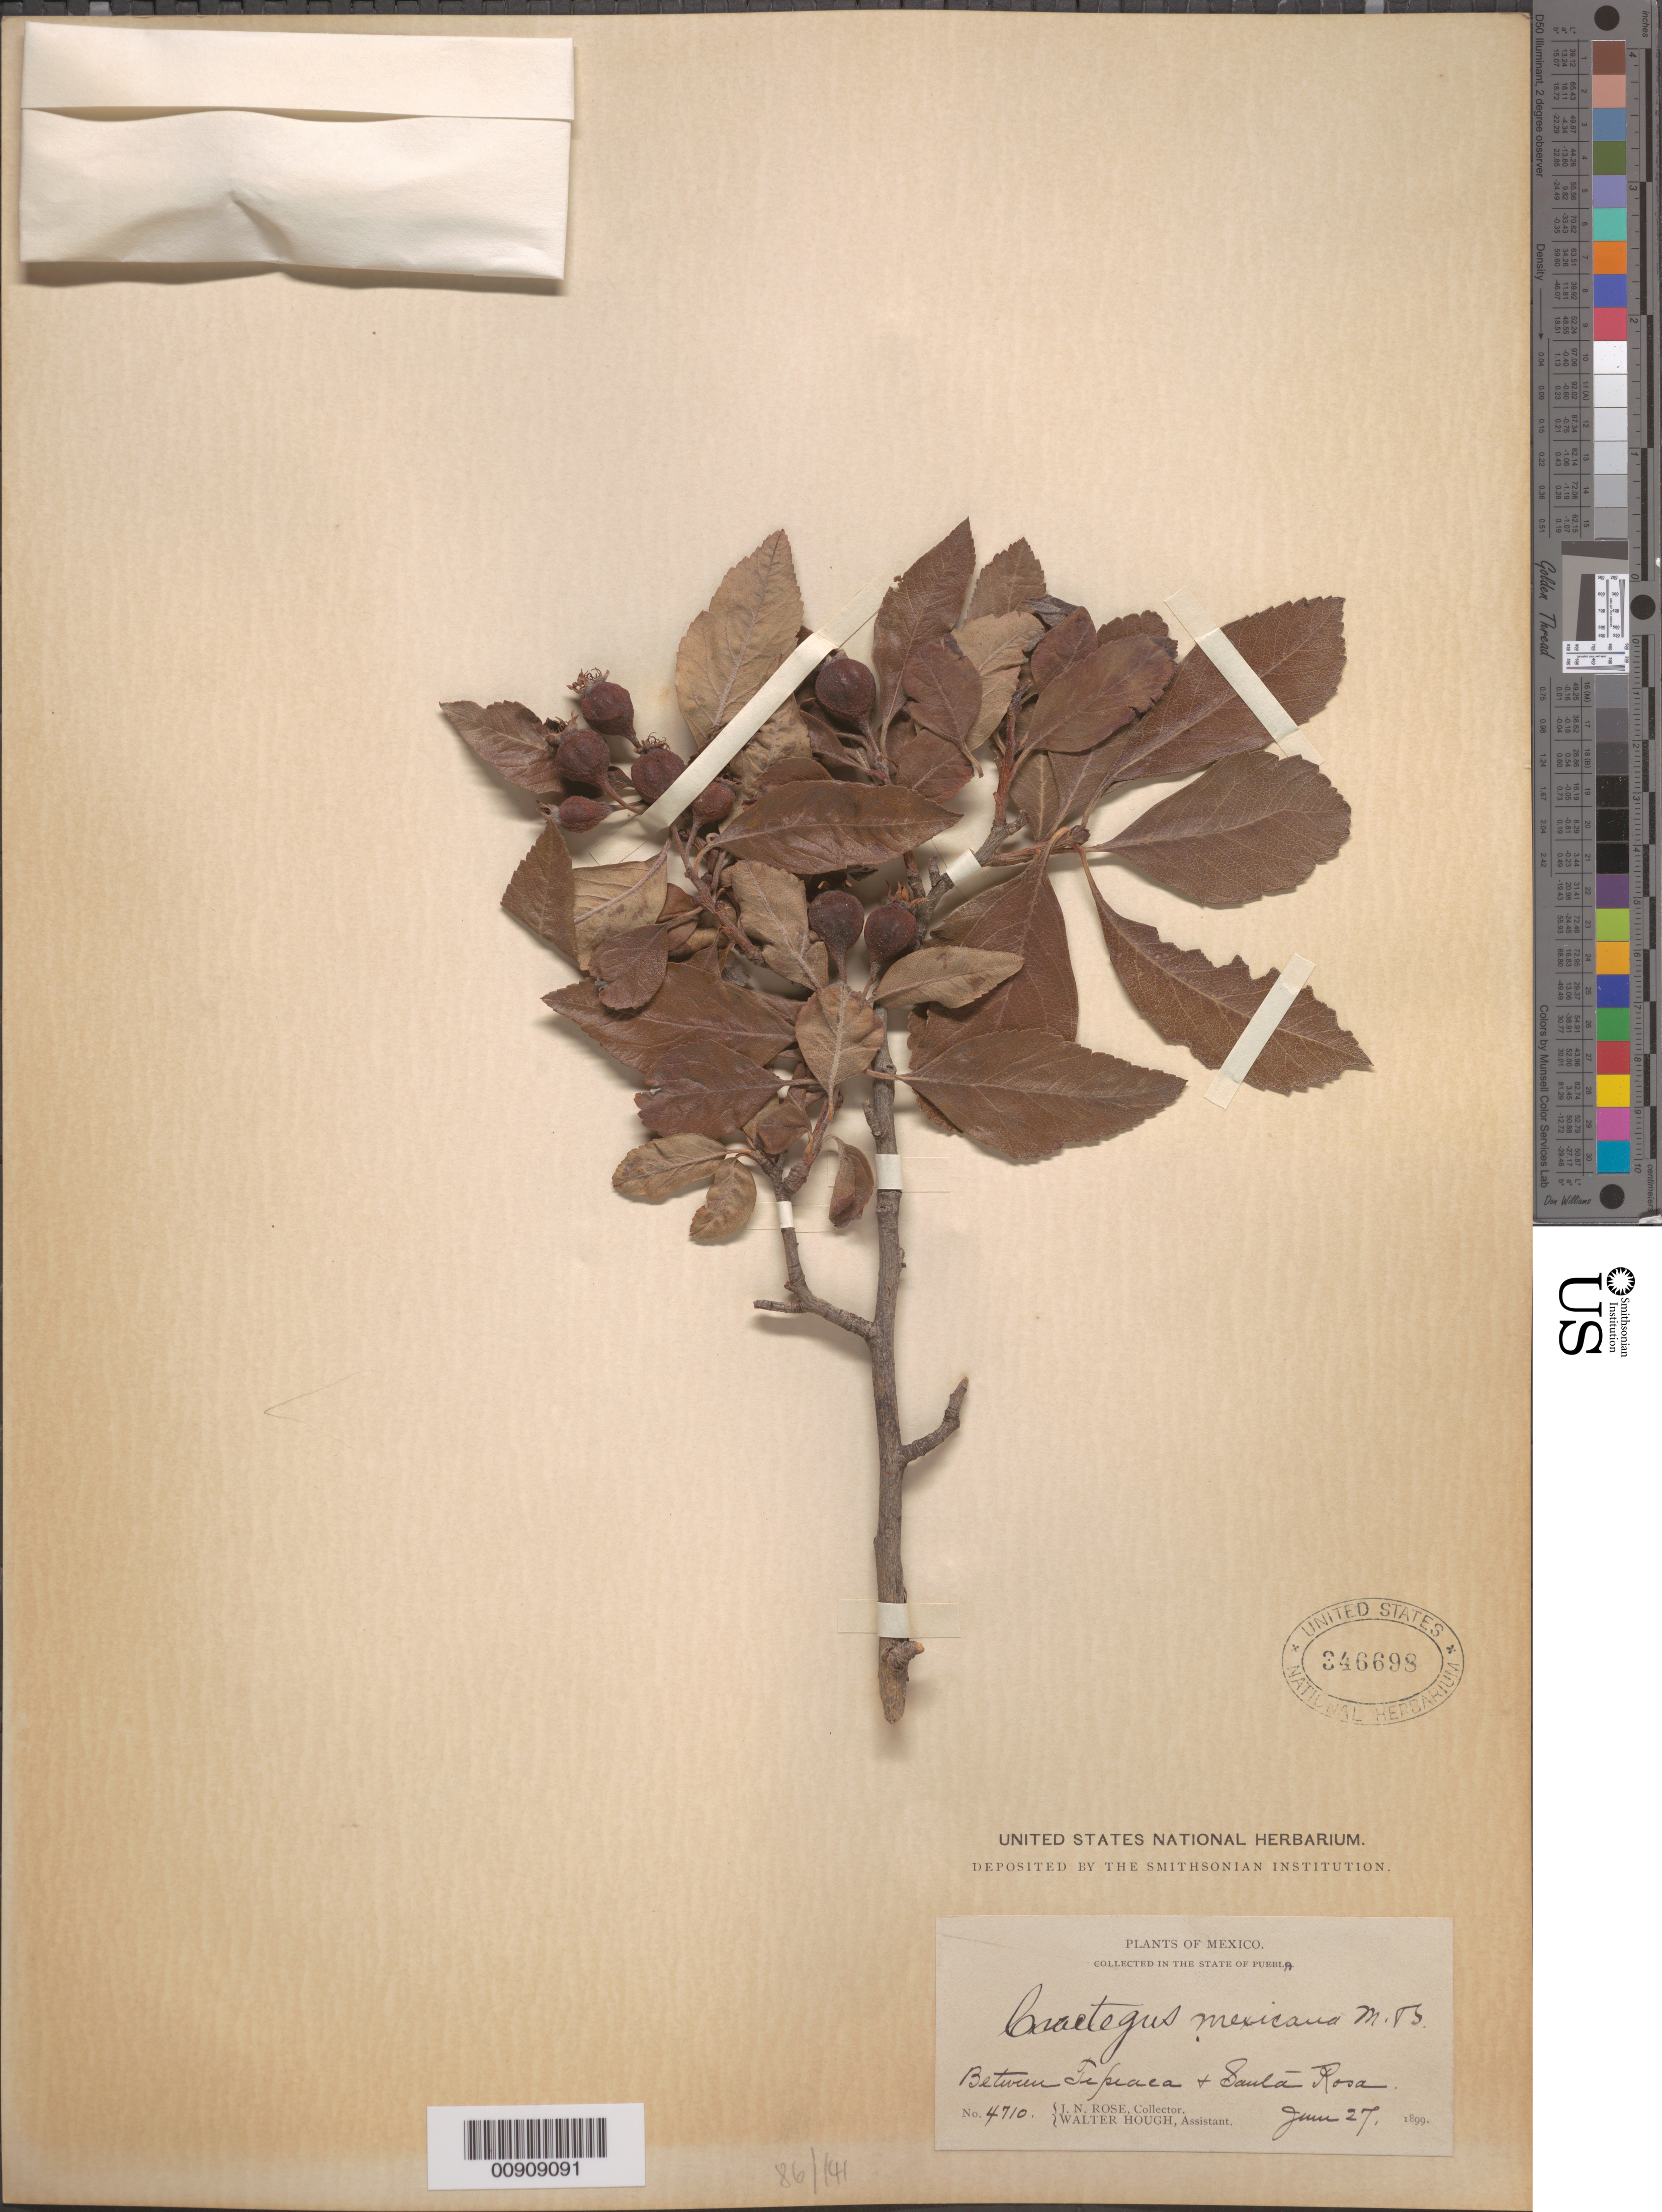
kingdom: Plantae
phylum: Tracheophyta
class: Magnoliopsida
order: Rosales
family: Rosaceae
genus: Crataegus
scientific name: Crataegus mexicana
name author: Moc. & Sessé ex DC.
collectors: J. N. Rose & W. Hough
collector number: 4710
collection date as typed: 27 Jun 1899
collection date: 1899-06-27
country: Mexico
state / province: Puebla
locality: Between Tepeaca & Santa Rosa, State of Puebla.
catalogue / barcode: US 346698